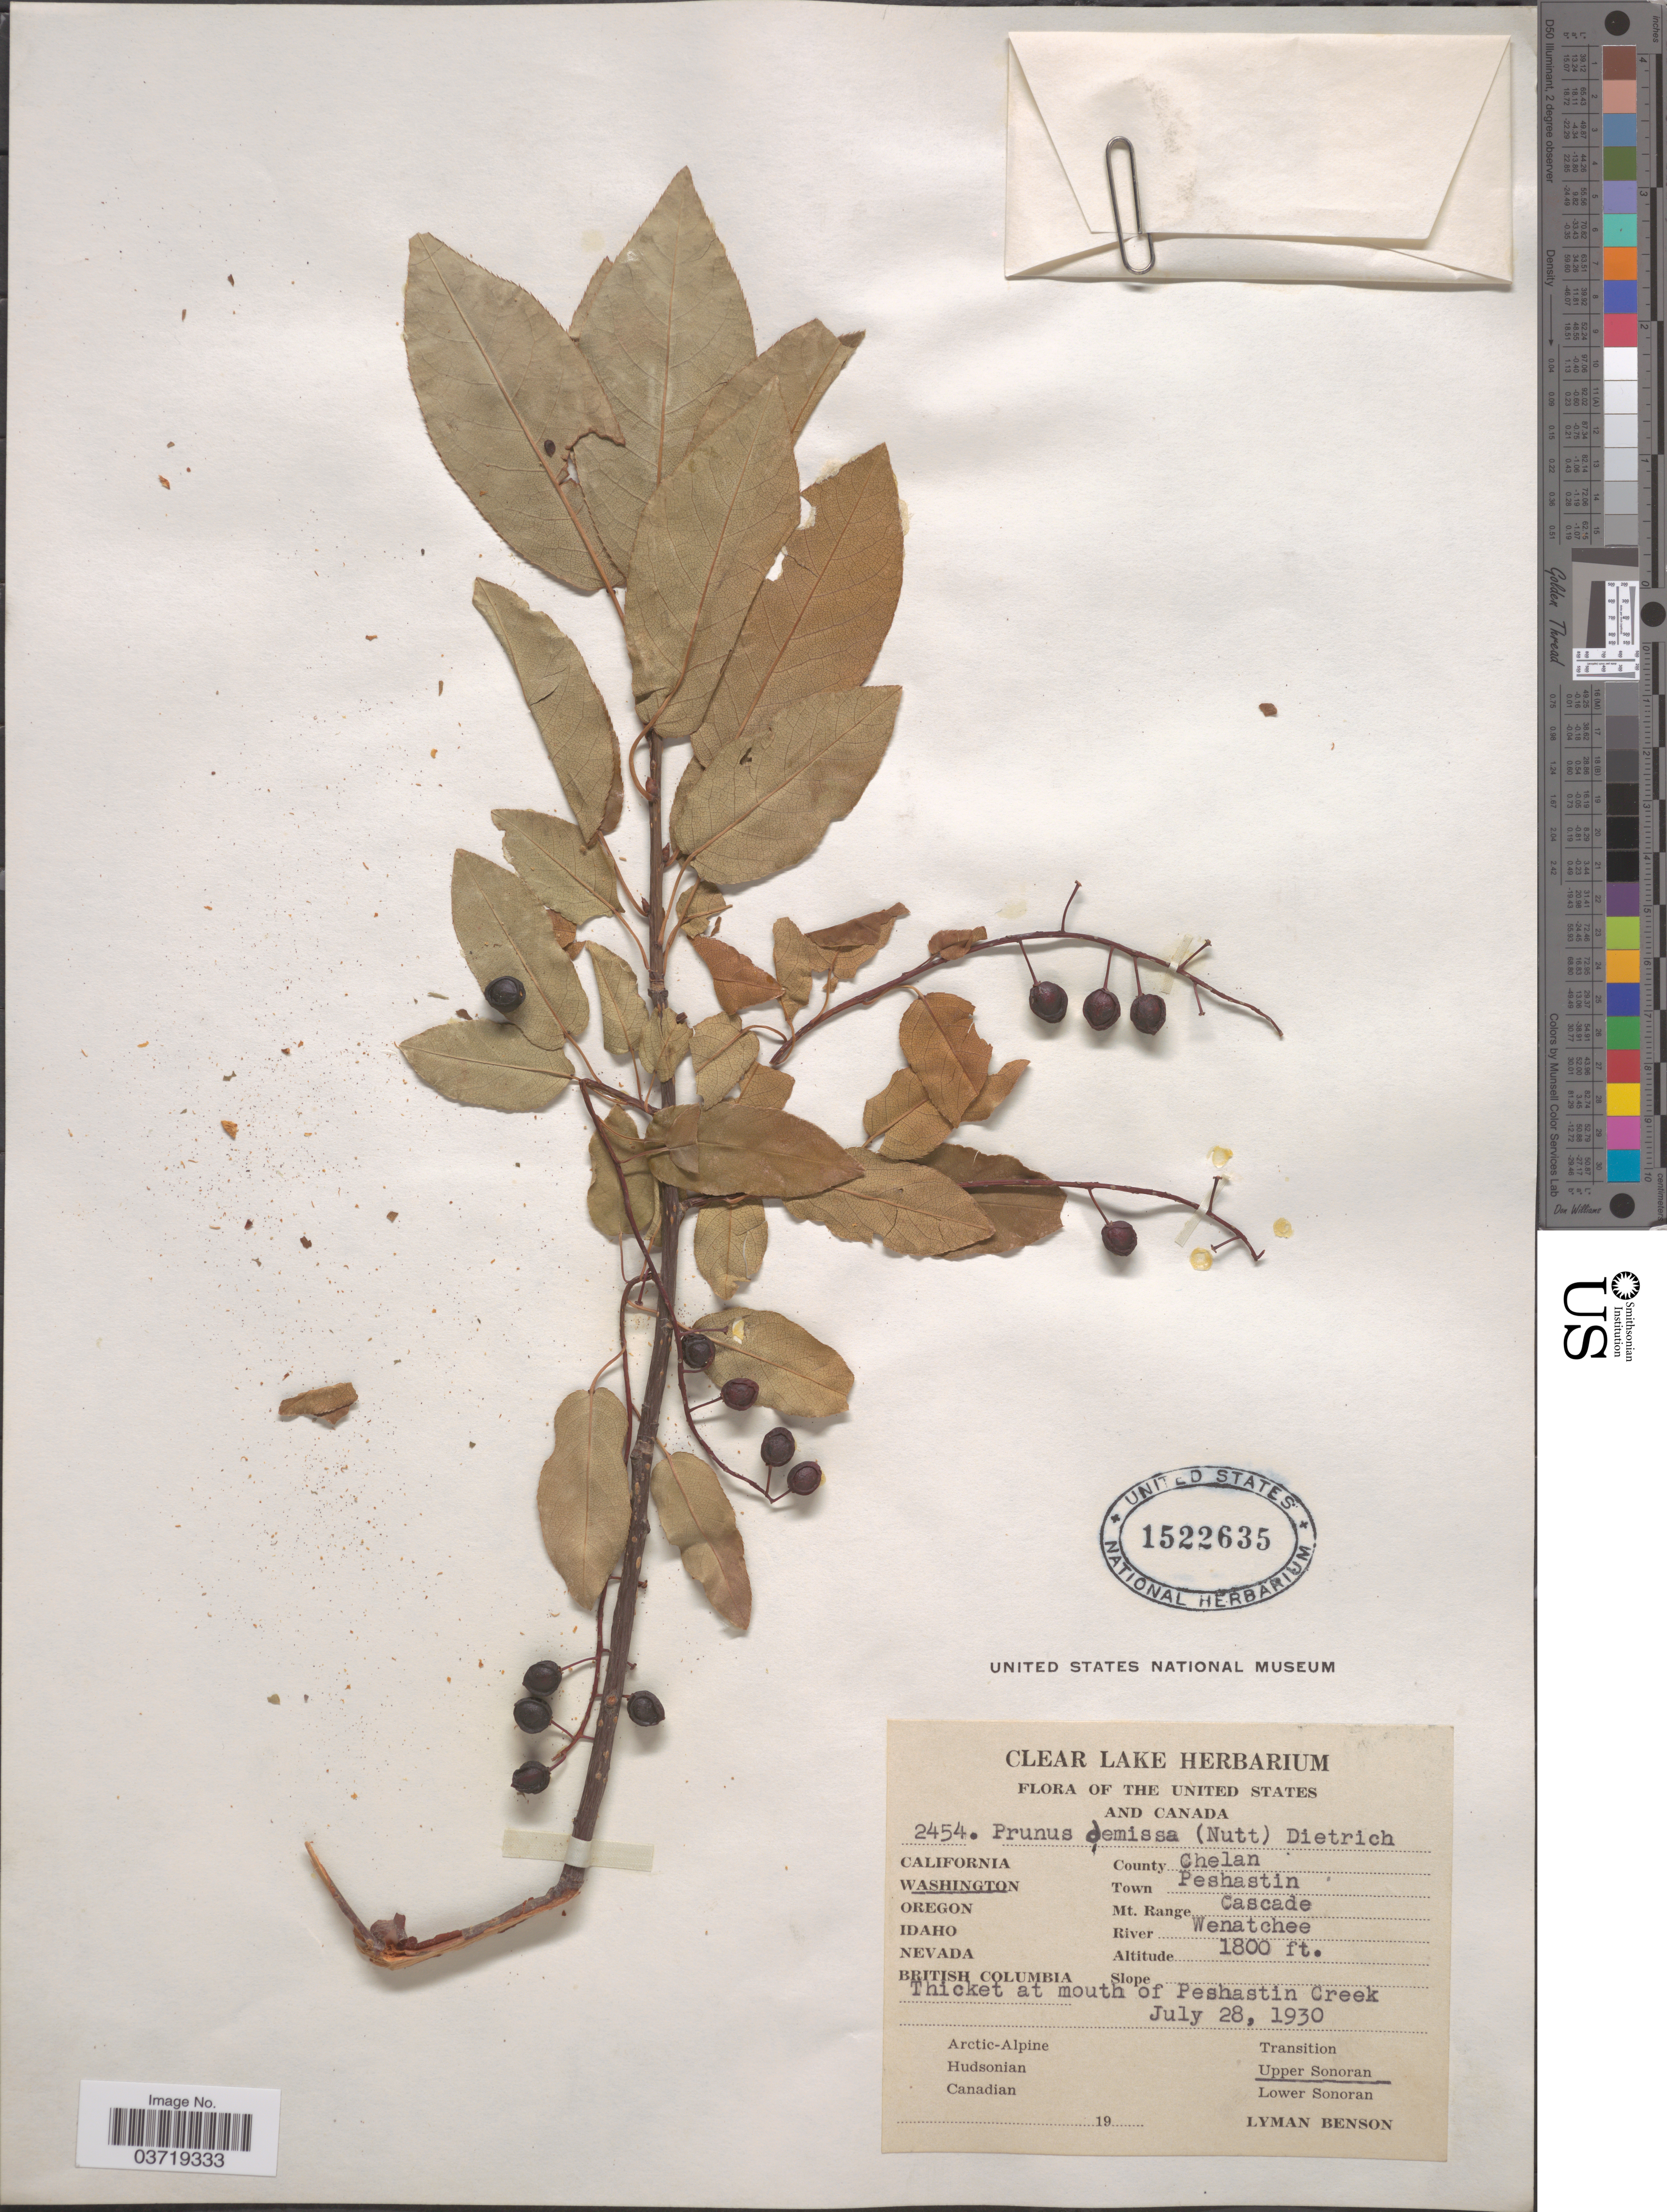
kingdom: Plantae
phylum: Tracheophyta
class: Magnoliopsida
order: Rosales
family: Rosaceae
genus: Prunus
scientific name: Prunus virginiana var. demissa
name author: (Nutt.) Torr.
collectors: L. D. Benson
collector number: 2454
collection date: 1930-07-28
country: United States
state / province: Washington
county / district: Chelan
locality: County Chelan. Town Peshastin. Mt. Range Cascade. River Wenatchee. Thicket at mouth of Peshastin Creek. Upper Sonoran.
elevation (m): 549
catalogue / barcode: US 1522635